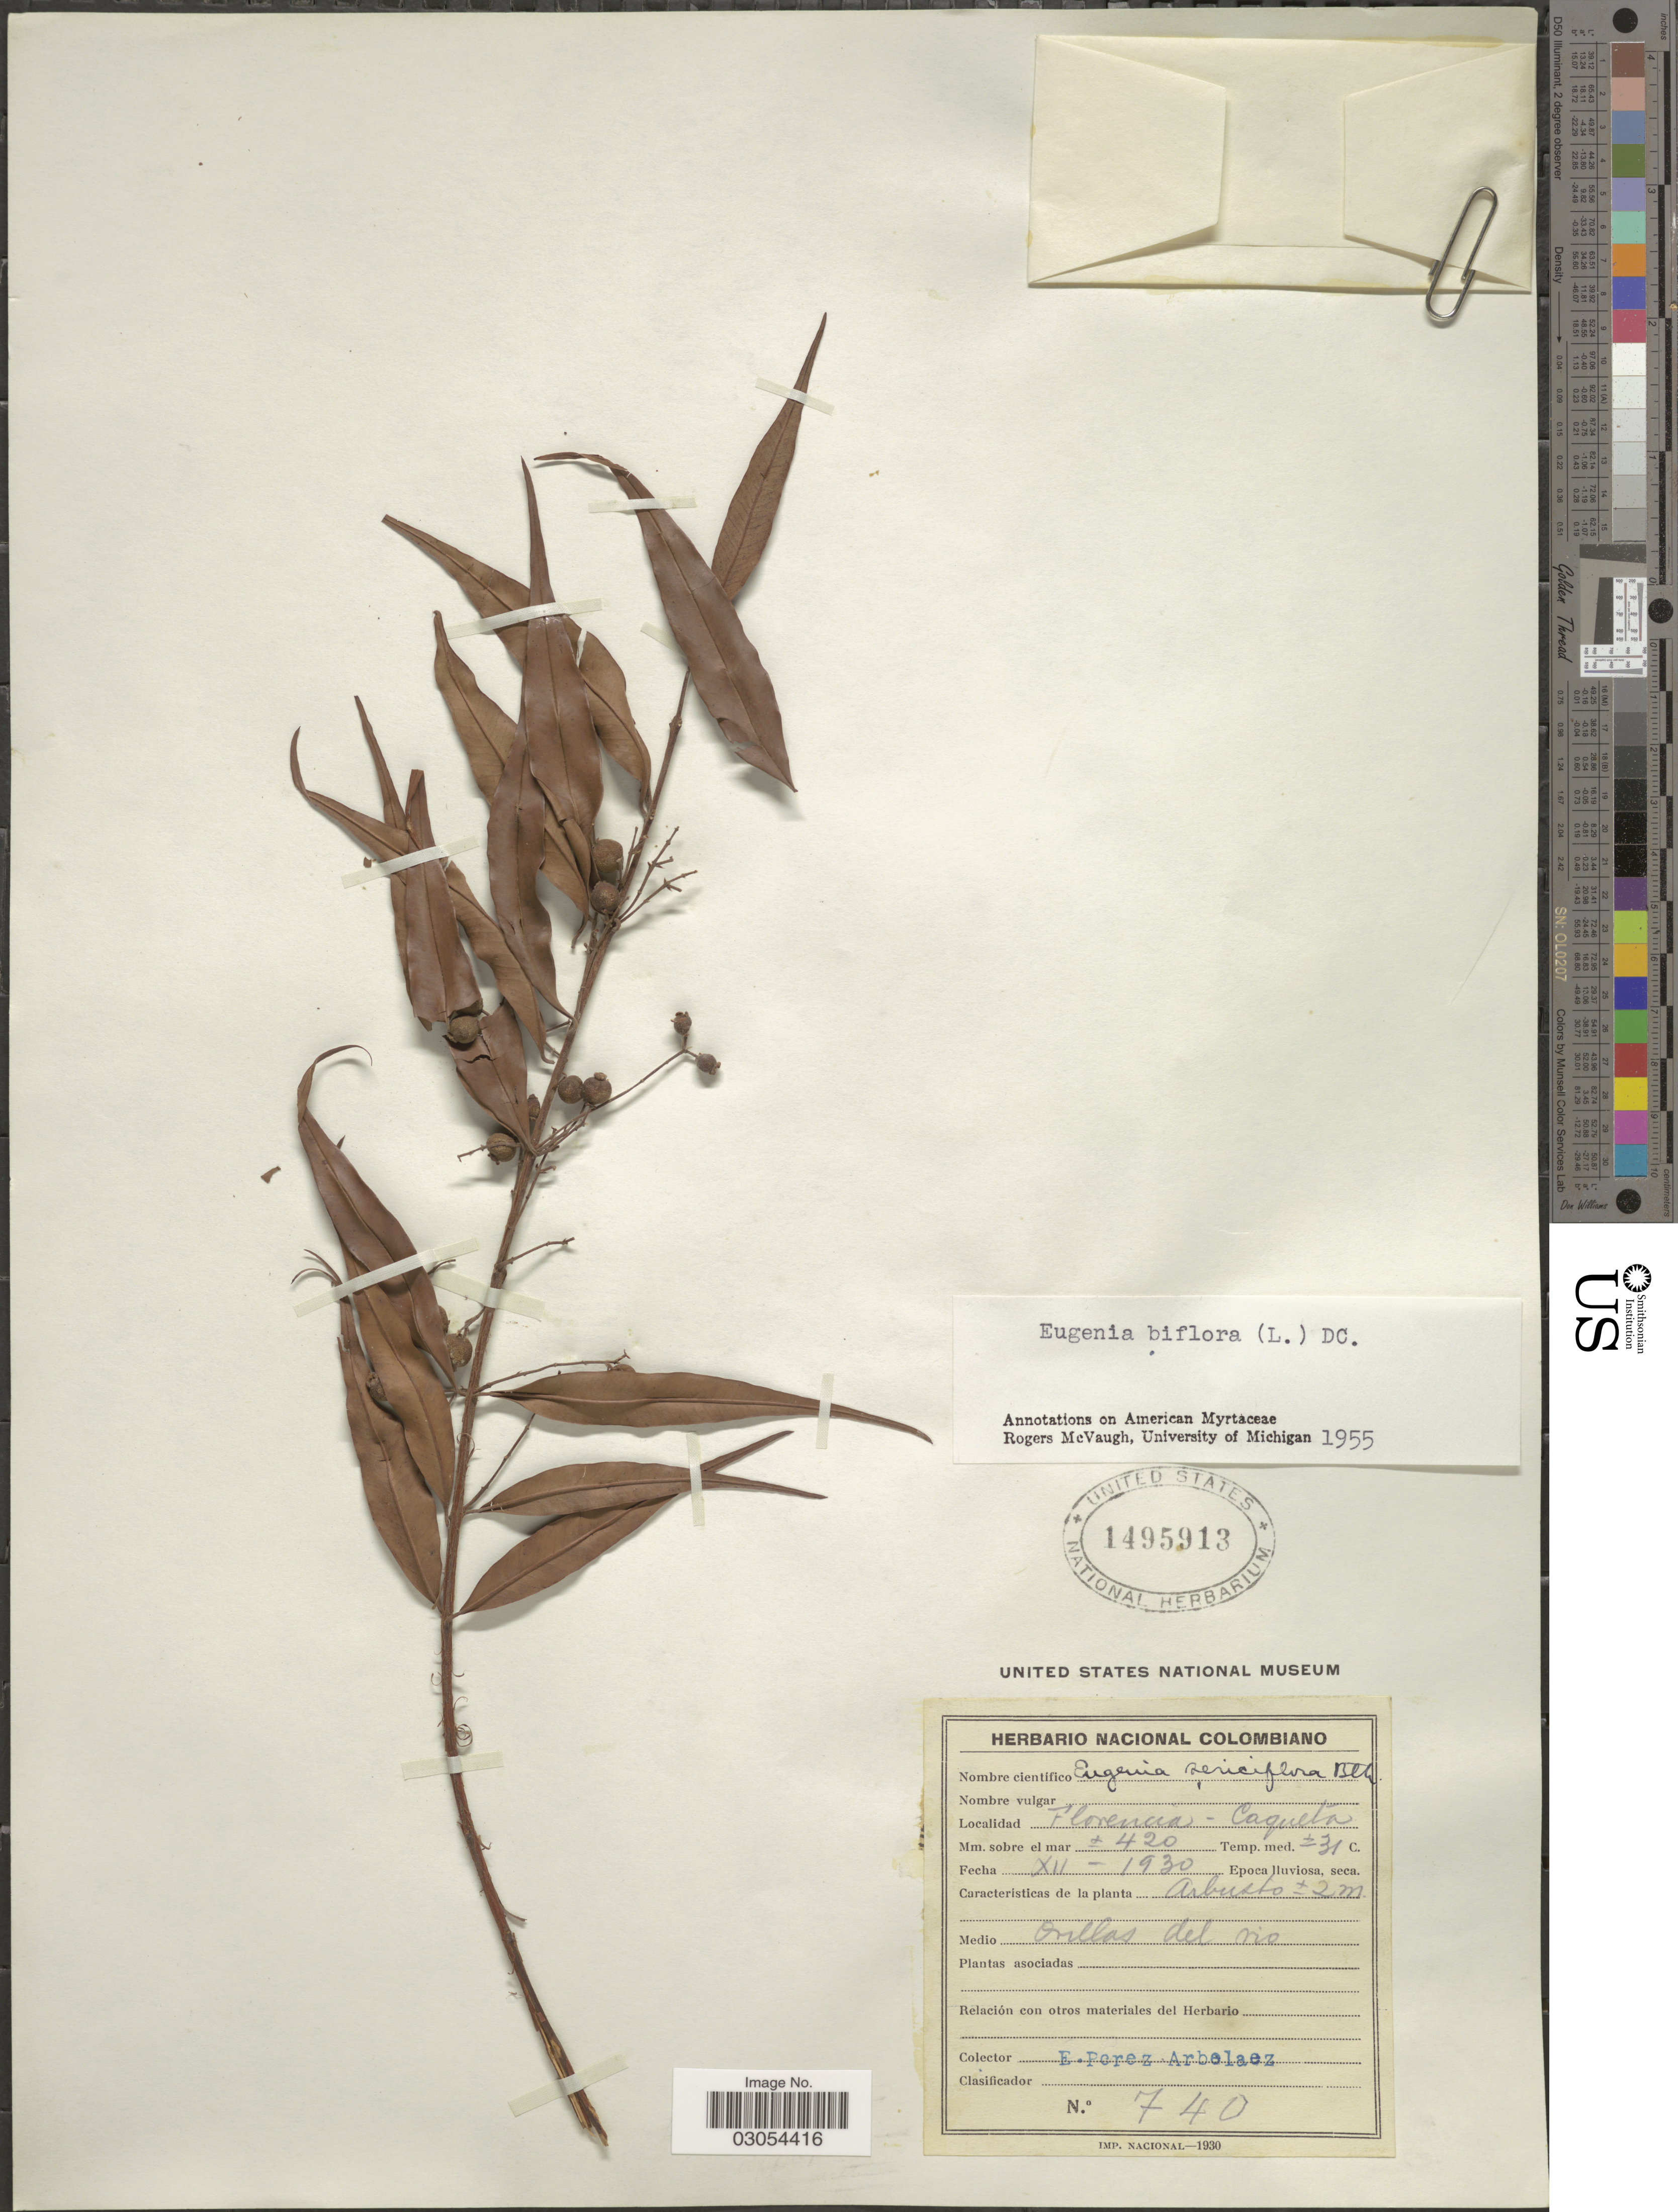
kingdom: Plantae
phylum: Tracheophyta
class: Magnoliopsida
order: Myrtales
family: Myrtaceae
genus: Eugenia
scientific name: Eugenia biflora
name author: (L.) DC.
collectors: E. Pérez Arbeláez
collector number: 740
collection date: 1930-12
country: Colombia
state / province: Caquetá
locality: Florencia.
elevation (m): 420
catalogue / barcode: US 1495913